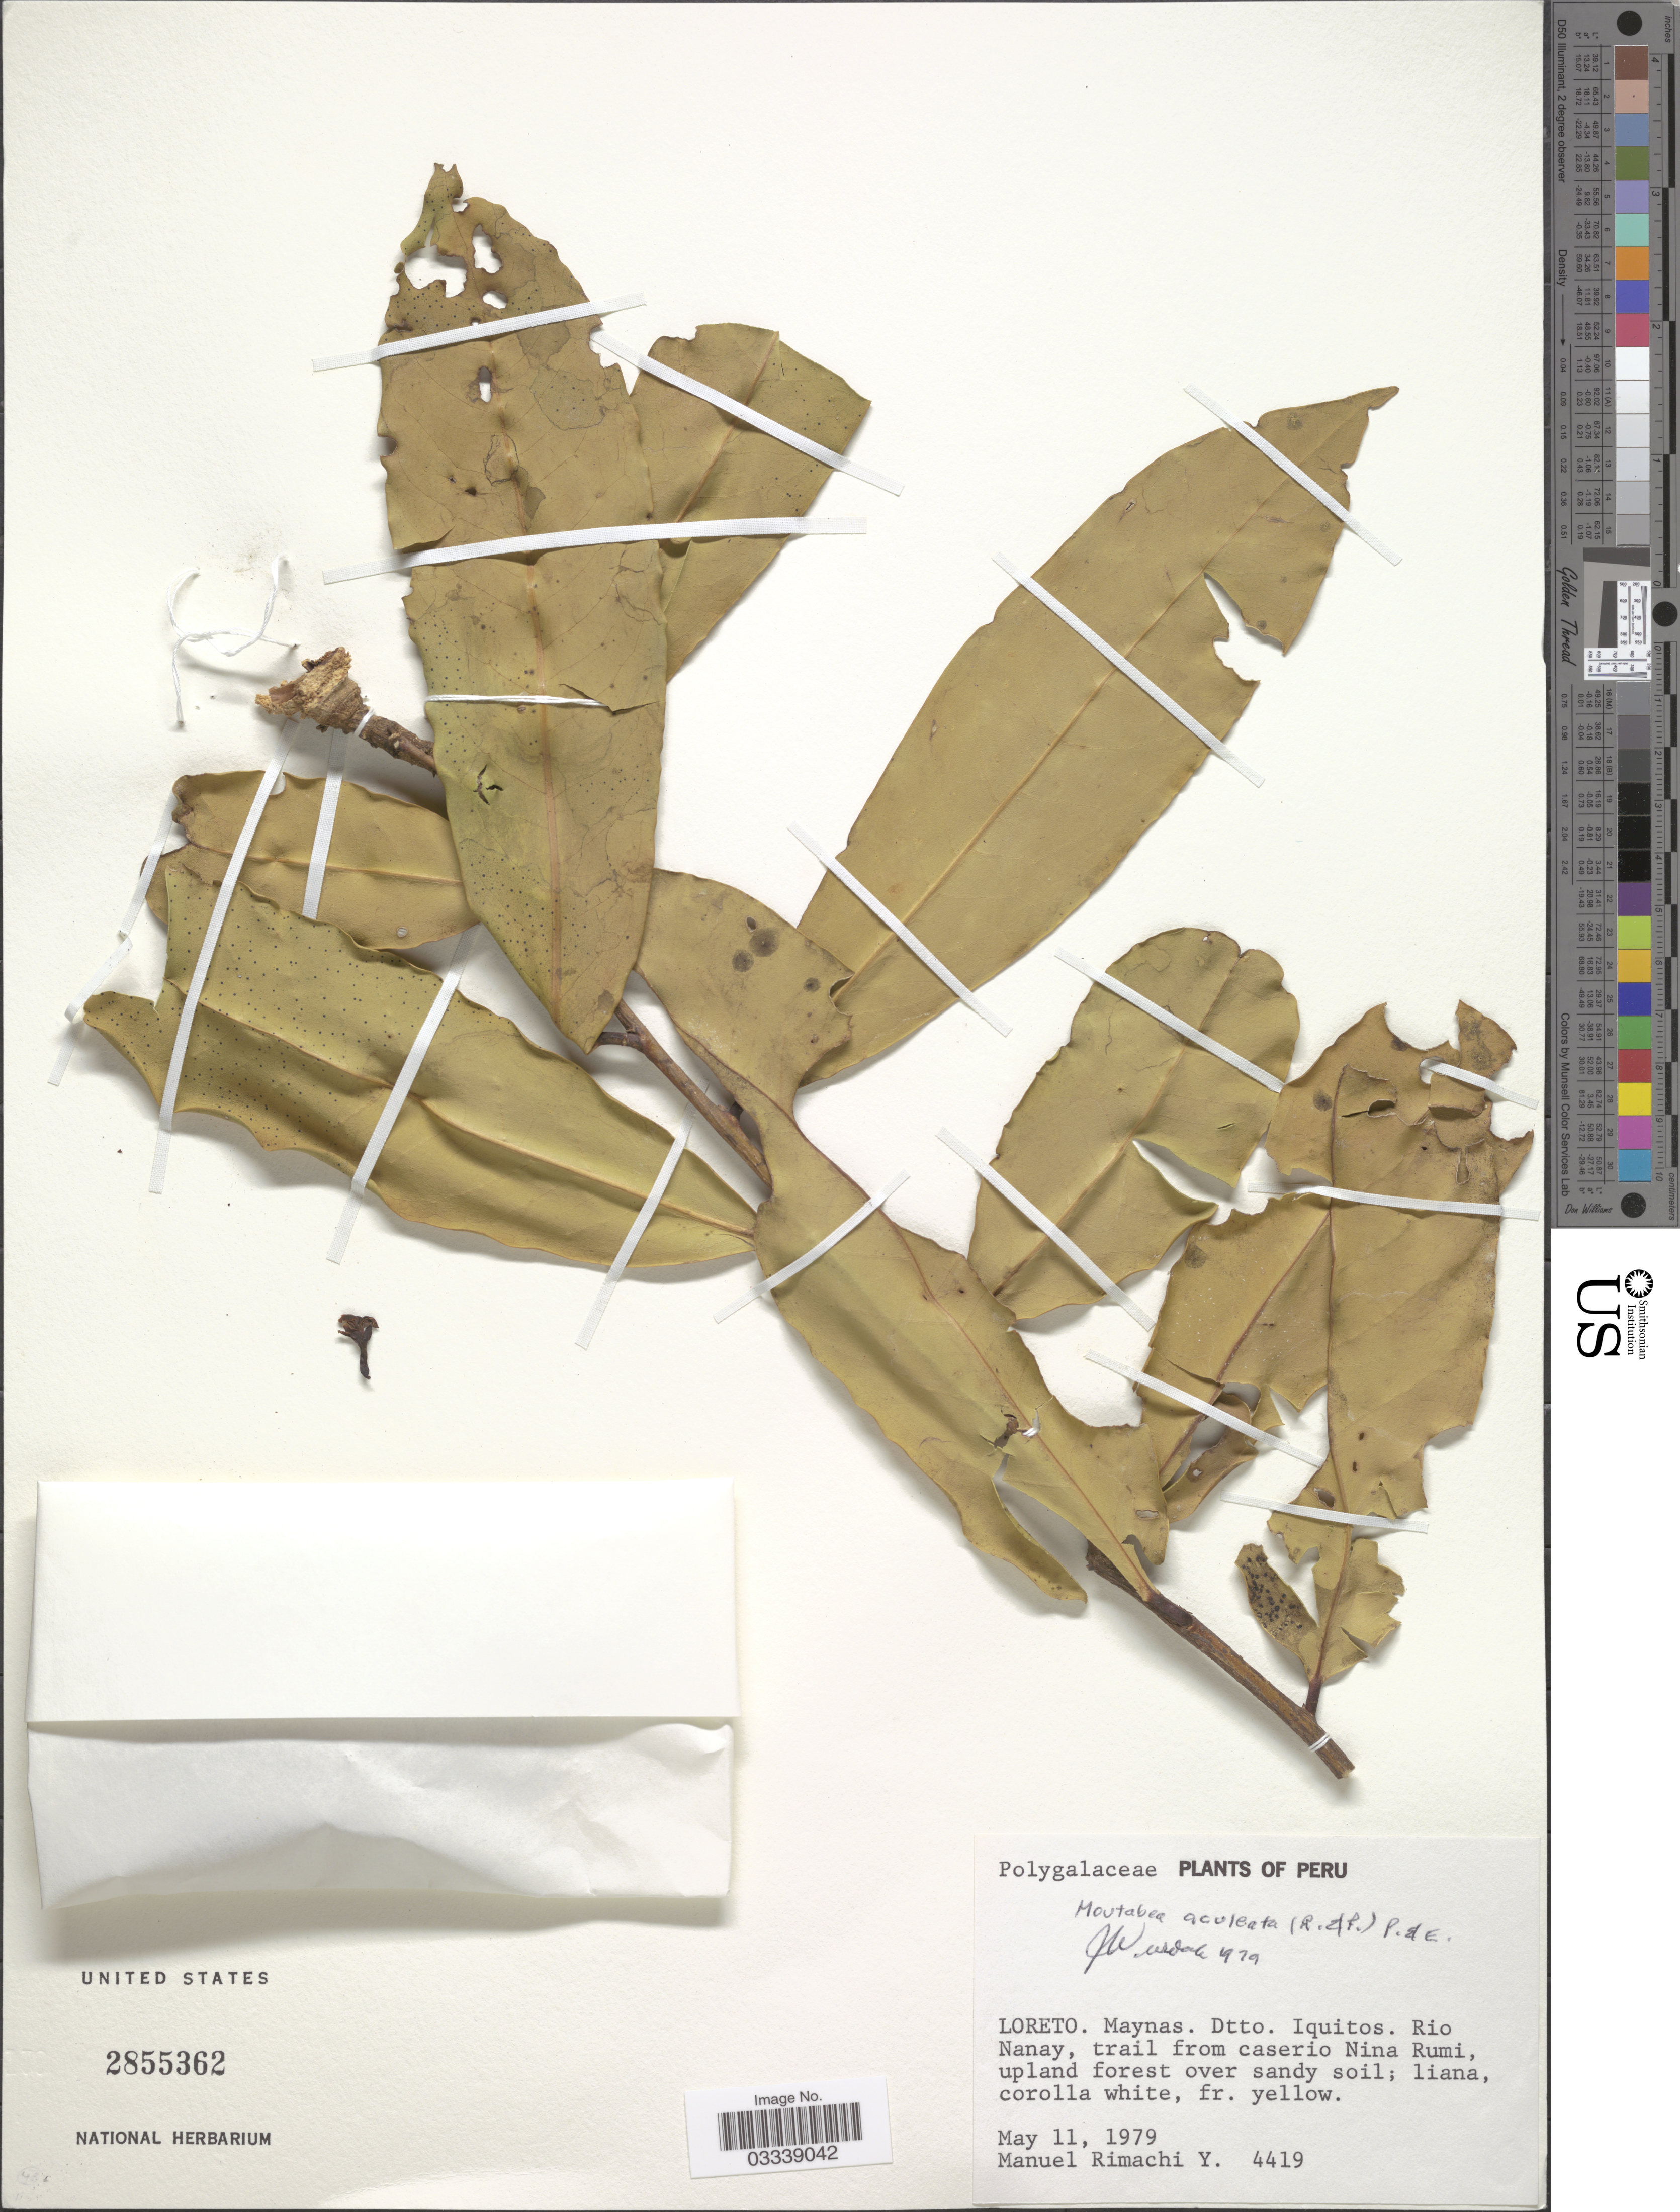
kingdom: Plantae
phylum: Tracheophyta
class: Magnoliopsida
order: Fabales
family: Polygalaceae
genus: Moutabea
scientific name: Moutabea aculeata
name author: Ruiz & Pav.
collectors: M. Rimachi Y.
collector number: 4419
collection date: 1979-05-11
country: Peru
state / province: Loreto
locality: Maynas. Dtto. Iquitos. Rio Nanay, trail from caserio Nina Rumi.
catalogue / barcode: US 2855362